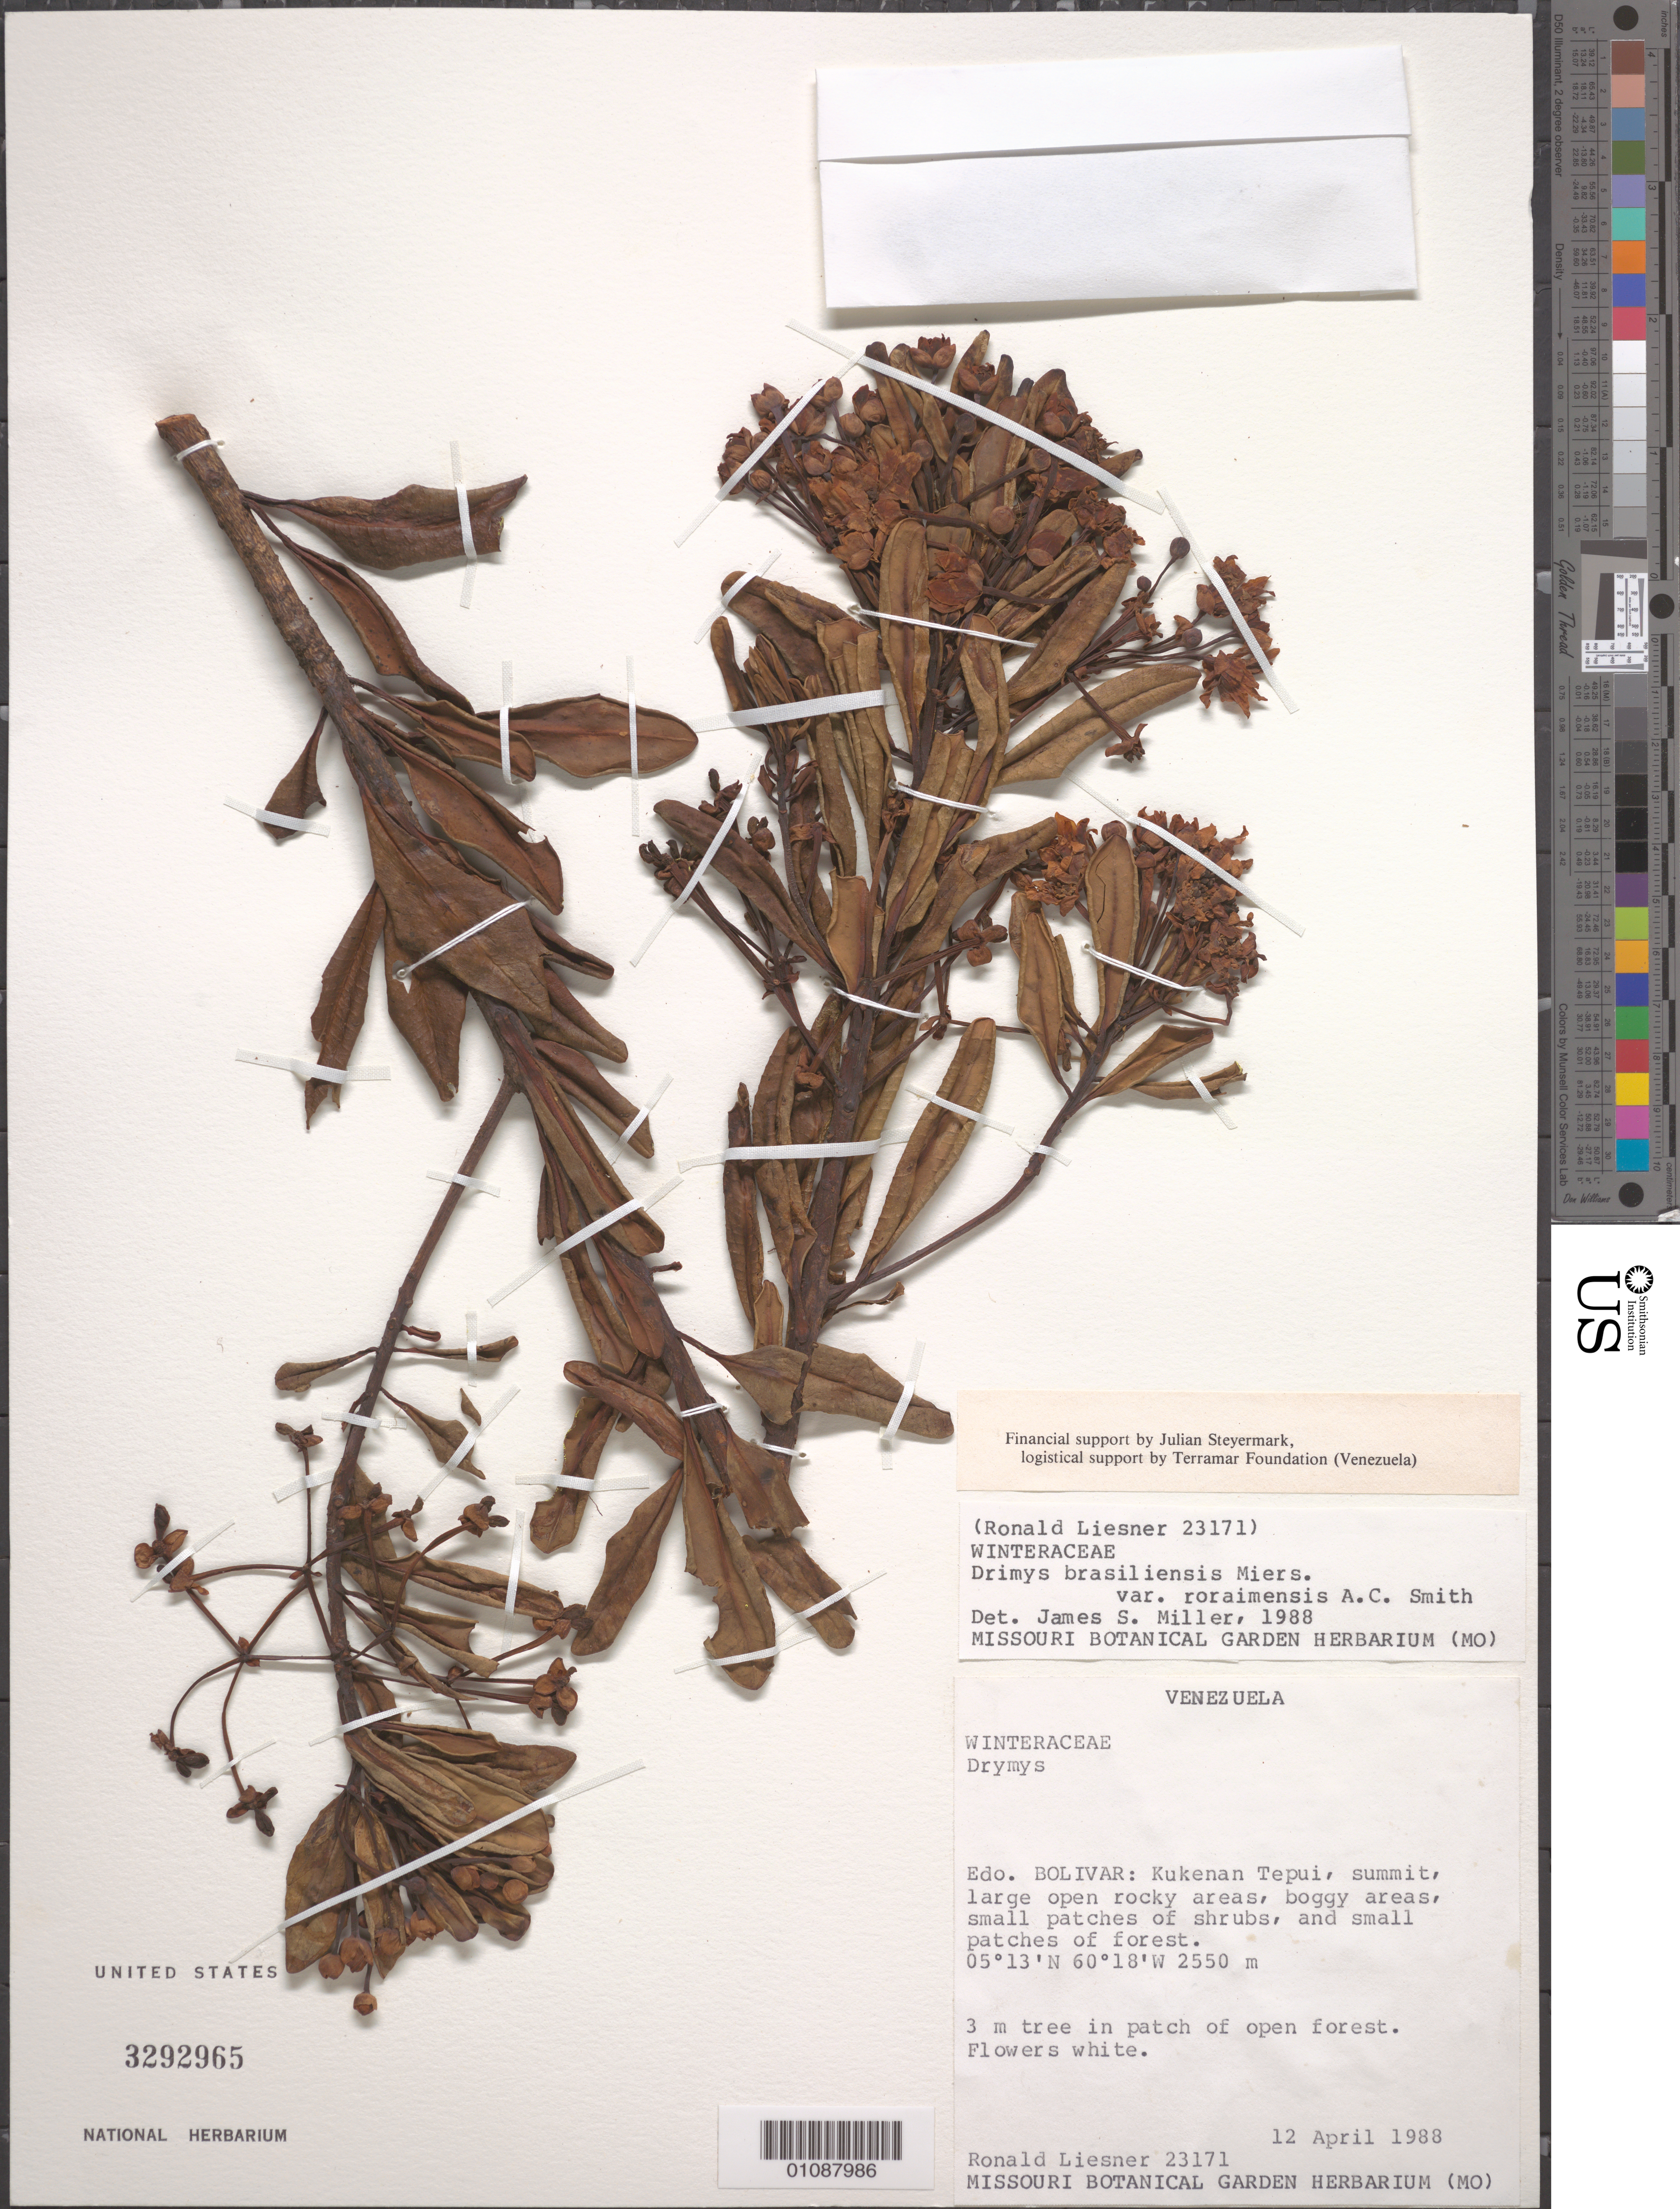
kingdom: Plantae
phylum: Tracheophyta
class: Magnoliopsida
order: Canellales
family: Winteraceae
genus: Drimys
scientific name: Drimys brasiliensis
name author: Miers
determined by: Miller, James S., (MO), Missouri Botanical Garden (UNITED STATES)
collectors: R. L. Liesner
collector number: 23171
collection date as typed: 12-Apr-88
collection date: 1988-04-12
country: Venezuela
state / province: Bolívar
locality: Kukenan tepuí, summit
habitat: Large open rocky areas, boggy areas, small patches of shrubs, and small patches of forest; in patch of open forest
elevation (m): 2550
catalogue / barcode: US 3292965